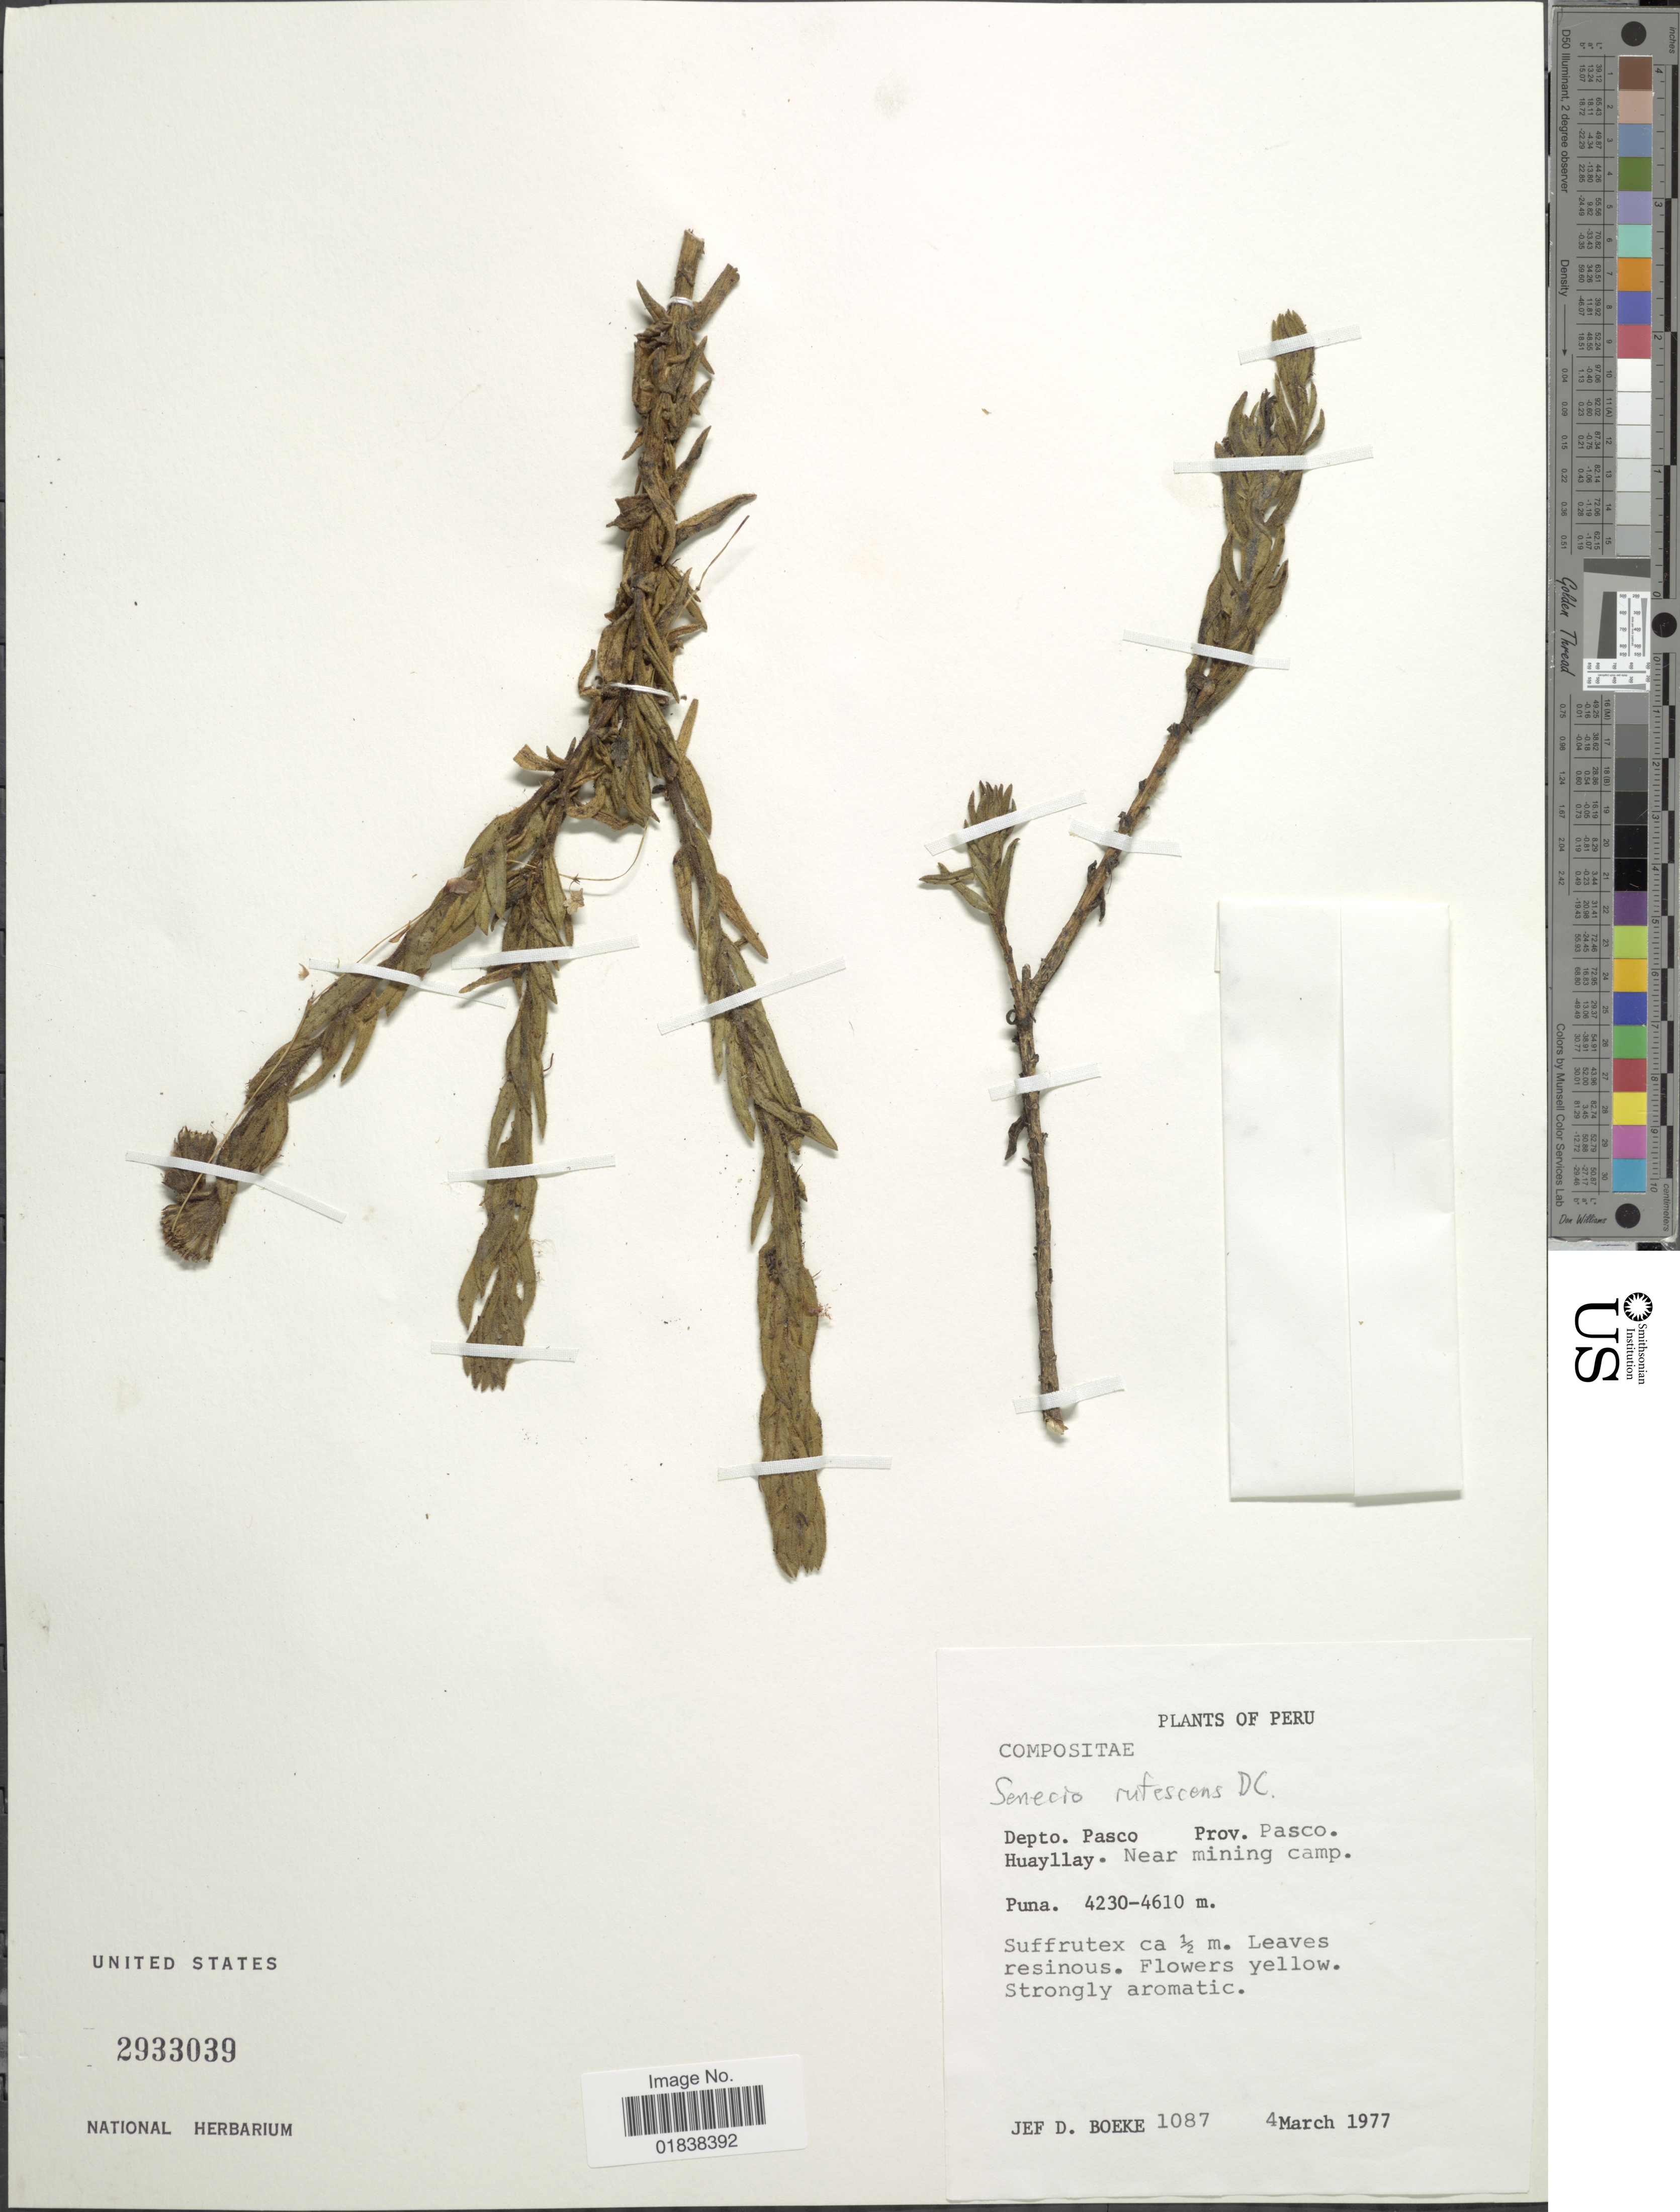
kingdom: Plantae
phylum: Tracheophyta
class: Magnoliopsida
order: Asterales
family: Asteraceae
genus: Senecio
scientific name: Senecio rufescens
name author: DC.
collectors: J. D. Boeke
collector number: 1087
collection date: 1977-03-04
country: Peru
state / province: Pasco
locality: Prov. Pasco, Huayllay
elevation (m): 4230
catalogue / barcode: US 2933039